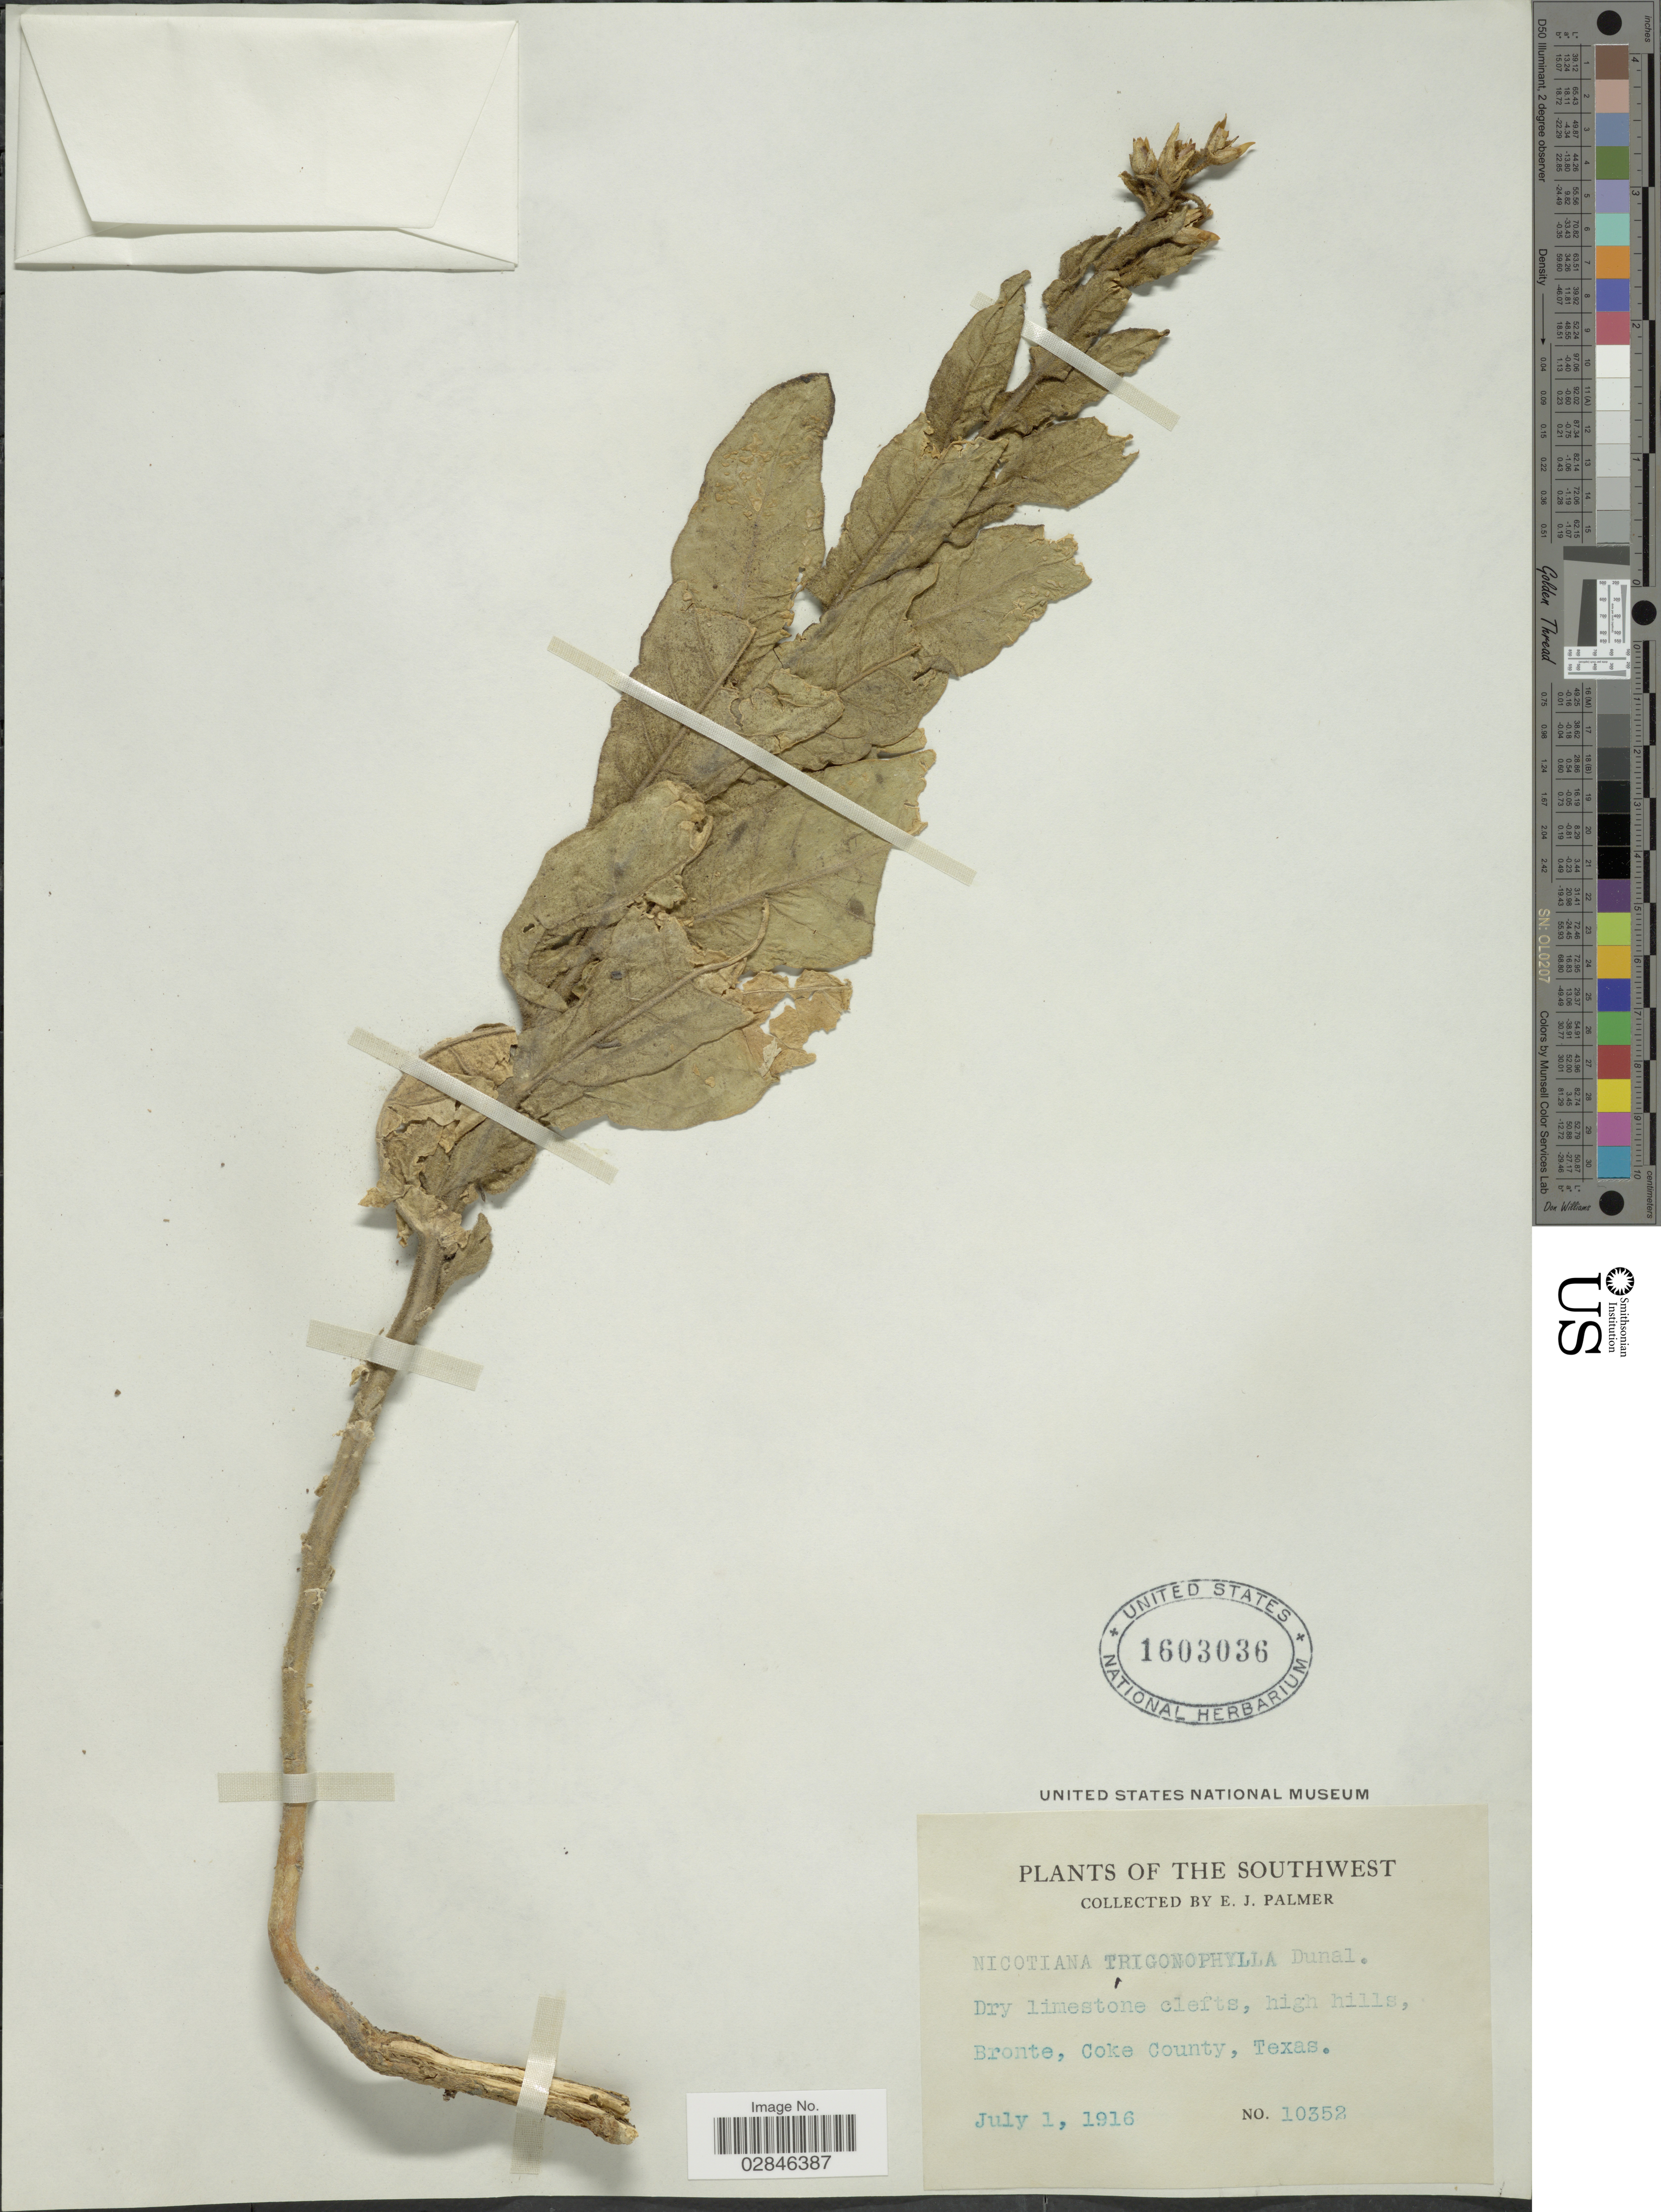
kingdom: Plantae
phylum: Tracheophyta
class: Magnoliopsida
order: Solanales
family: Solanaceae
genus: Nicotiana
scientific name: Nicotiana trigonophylla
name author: Dunal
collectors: E. J. Palmer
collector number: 10352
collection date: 1916-07-01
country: United States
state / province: Texas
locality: Bronte, Coke County.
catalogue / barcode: US 1603036